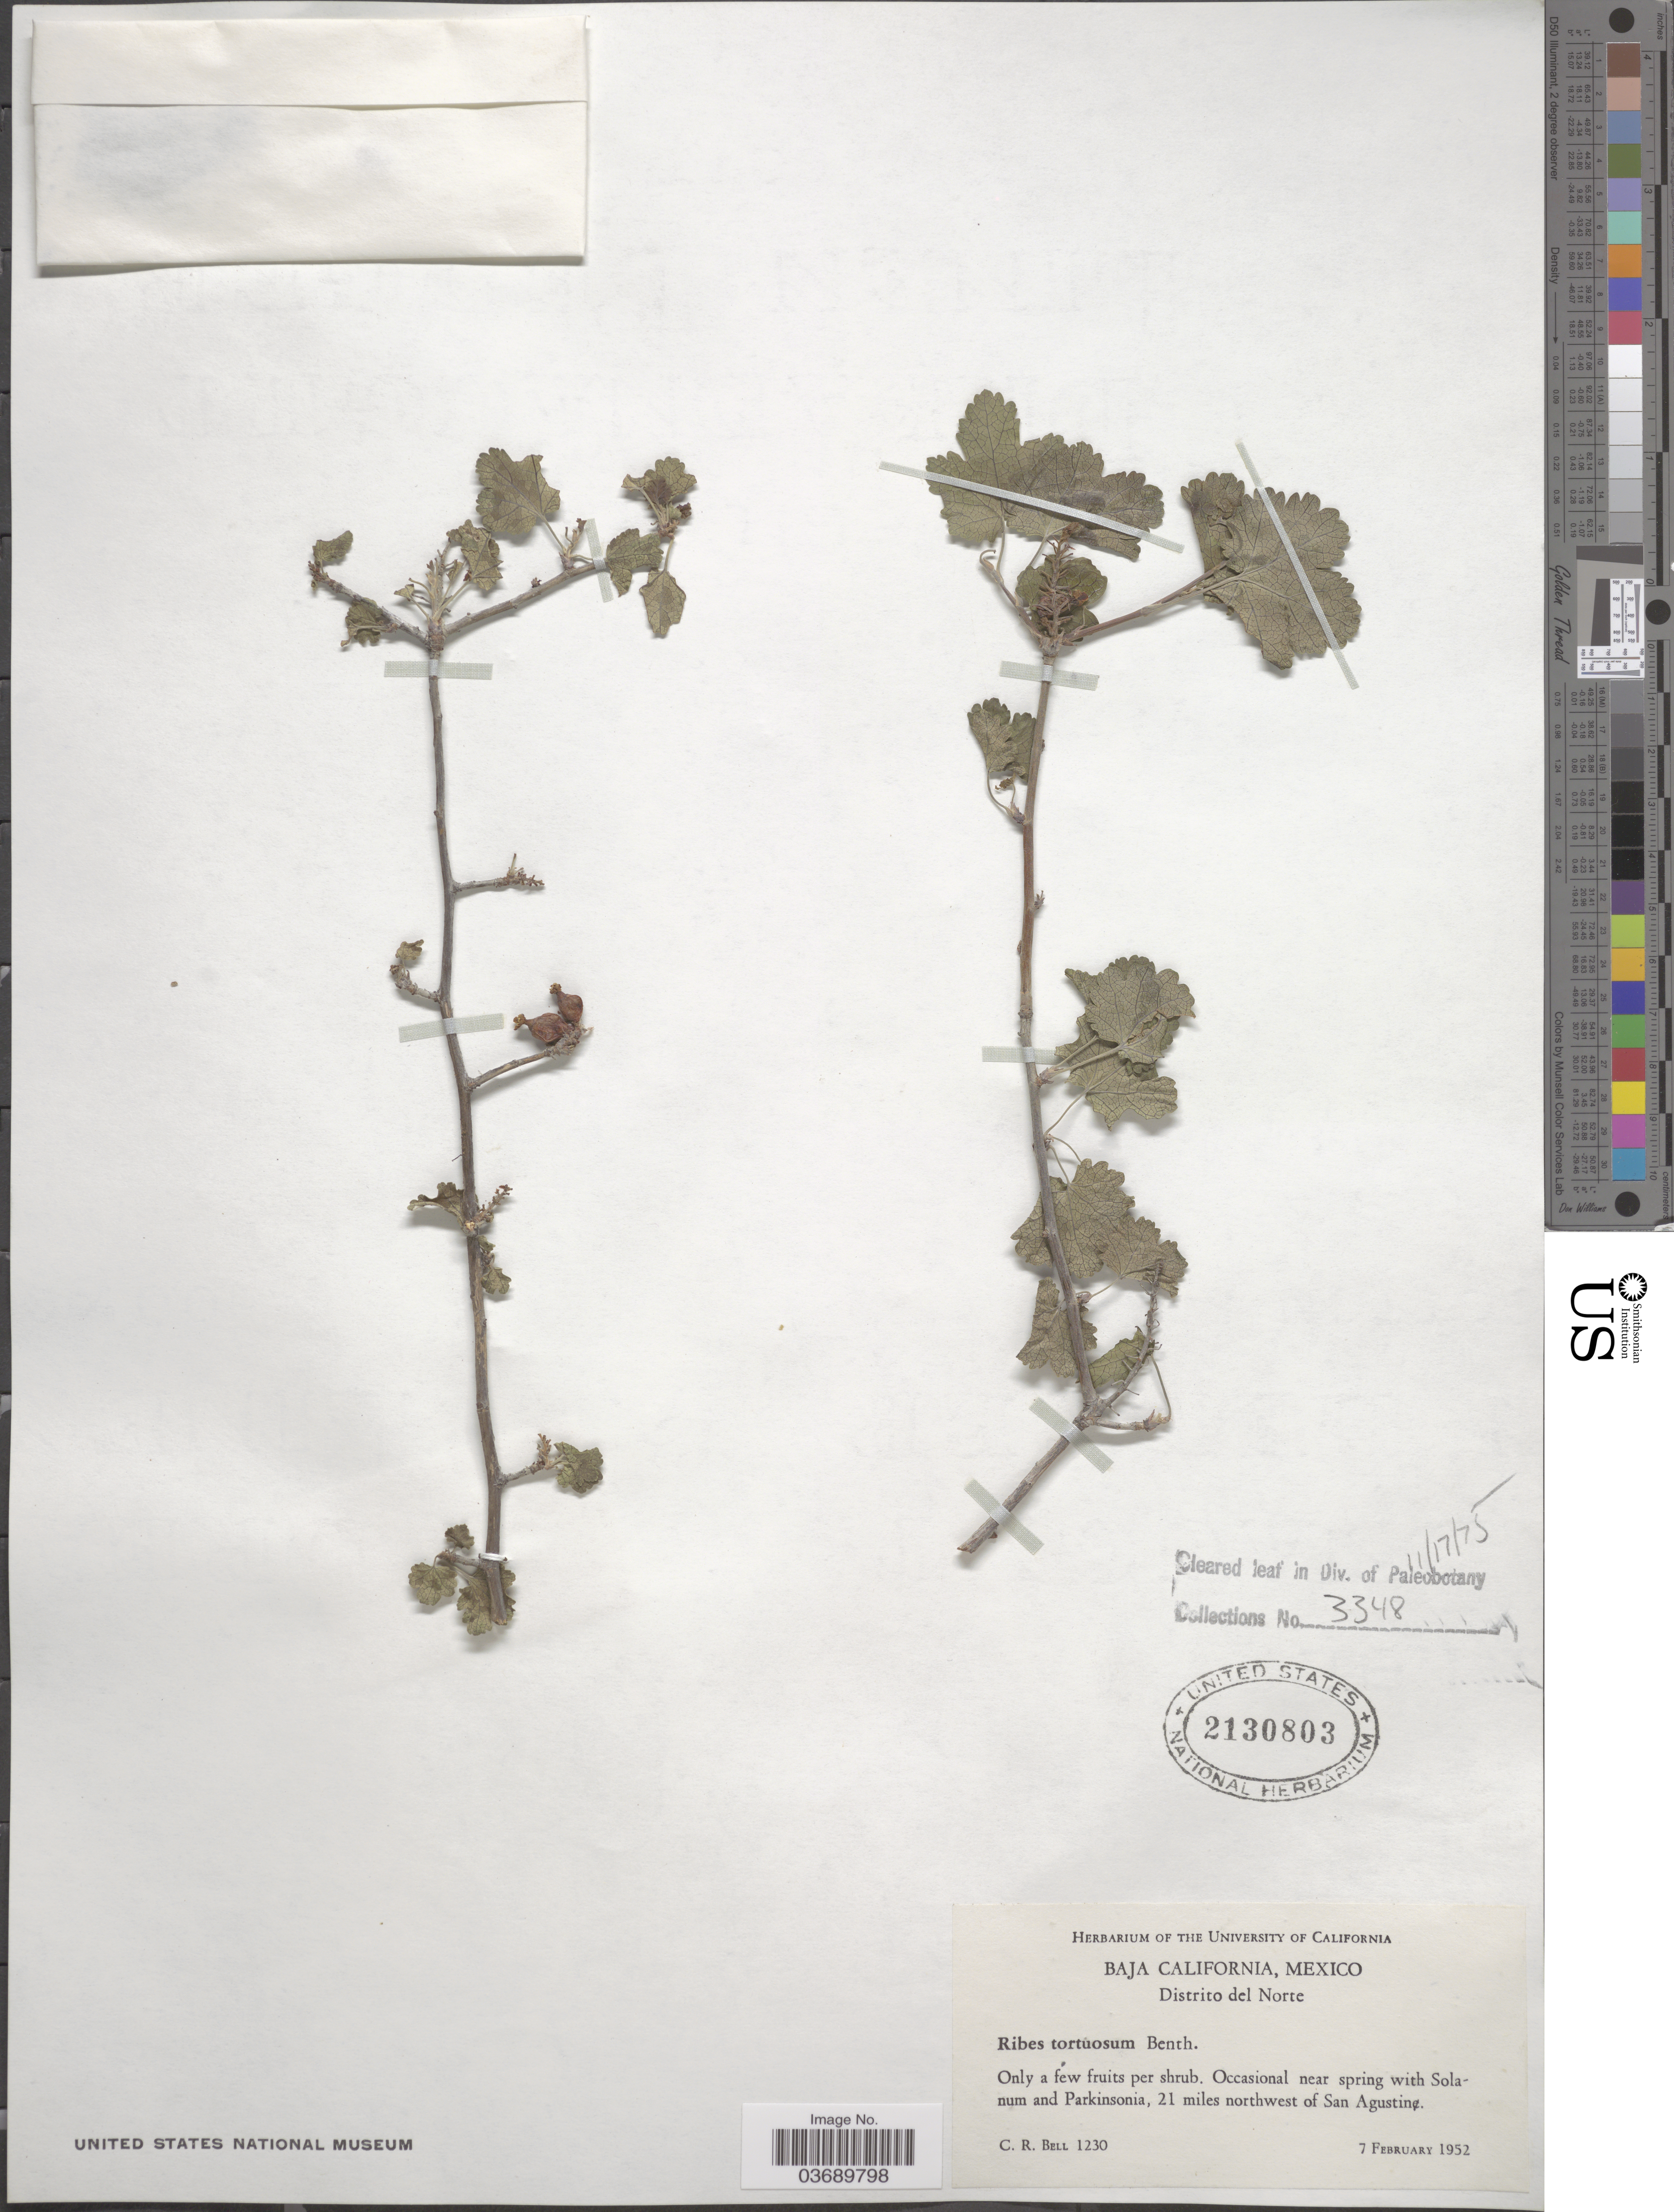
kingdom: Plantae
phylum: Tracheophyta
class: Magnoliopsida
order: Saxifragales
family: Grossulariaceae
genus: Ribes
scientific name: Ribes tortuosum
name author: Benth.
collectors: C. R. Bell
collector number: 1230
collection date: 1952-02-07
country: Mexico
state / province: Baja California Norte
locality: Distrito del Norte. Occasional near spring with Solanum and Parkinsonia, 21 miles northwest of San Agustine.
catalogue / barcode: US 2130803